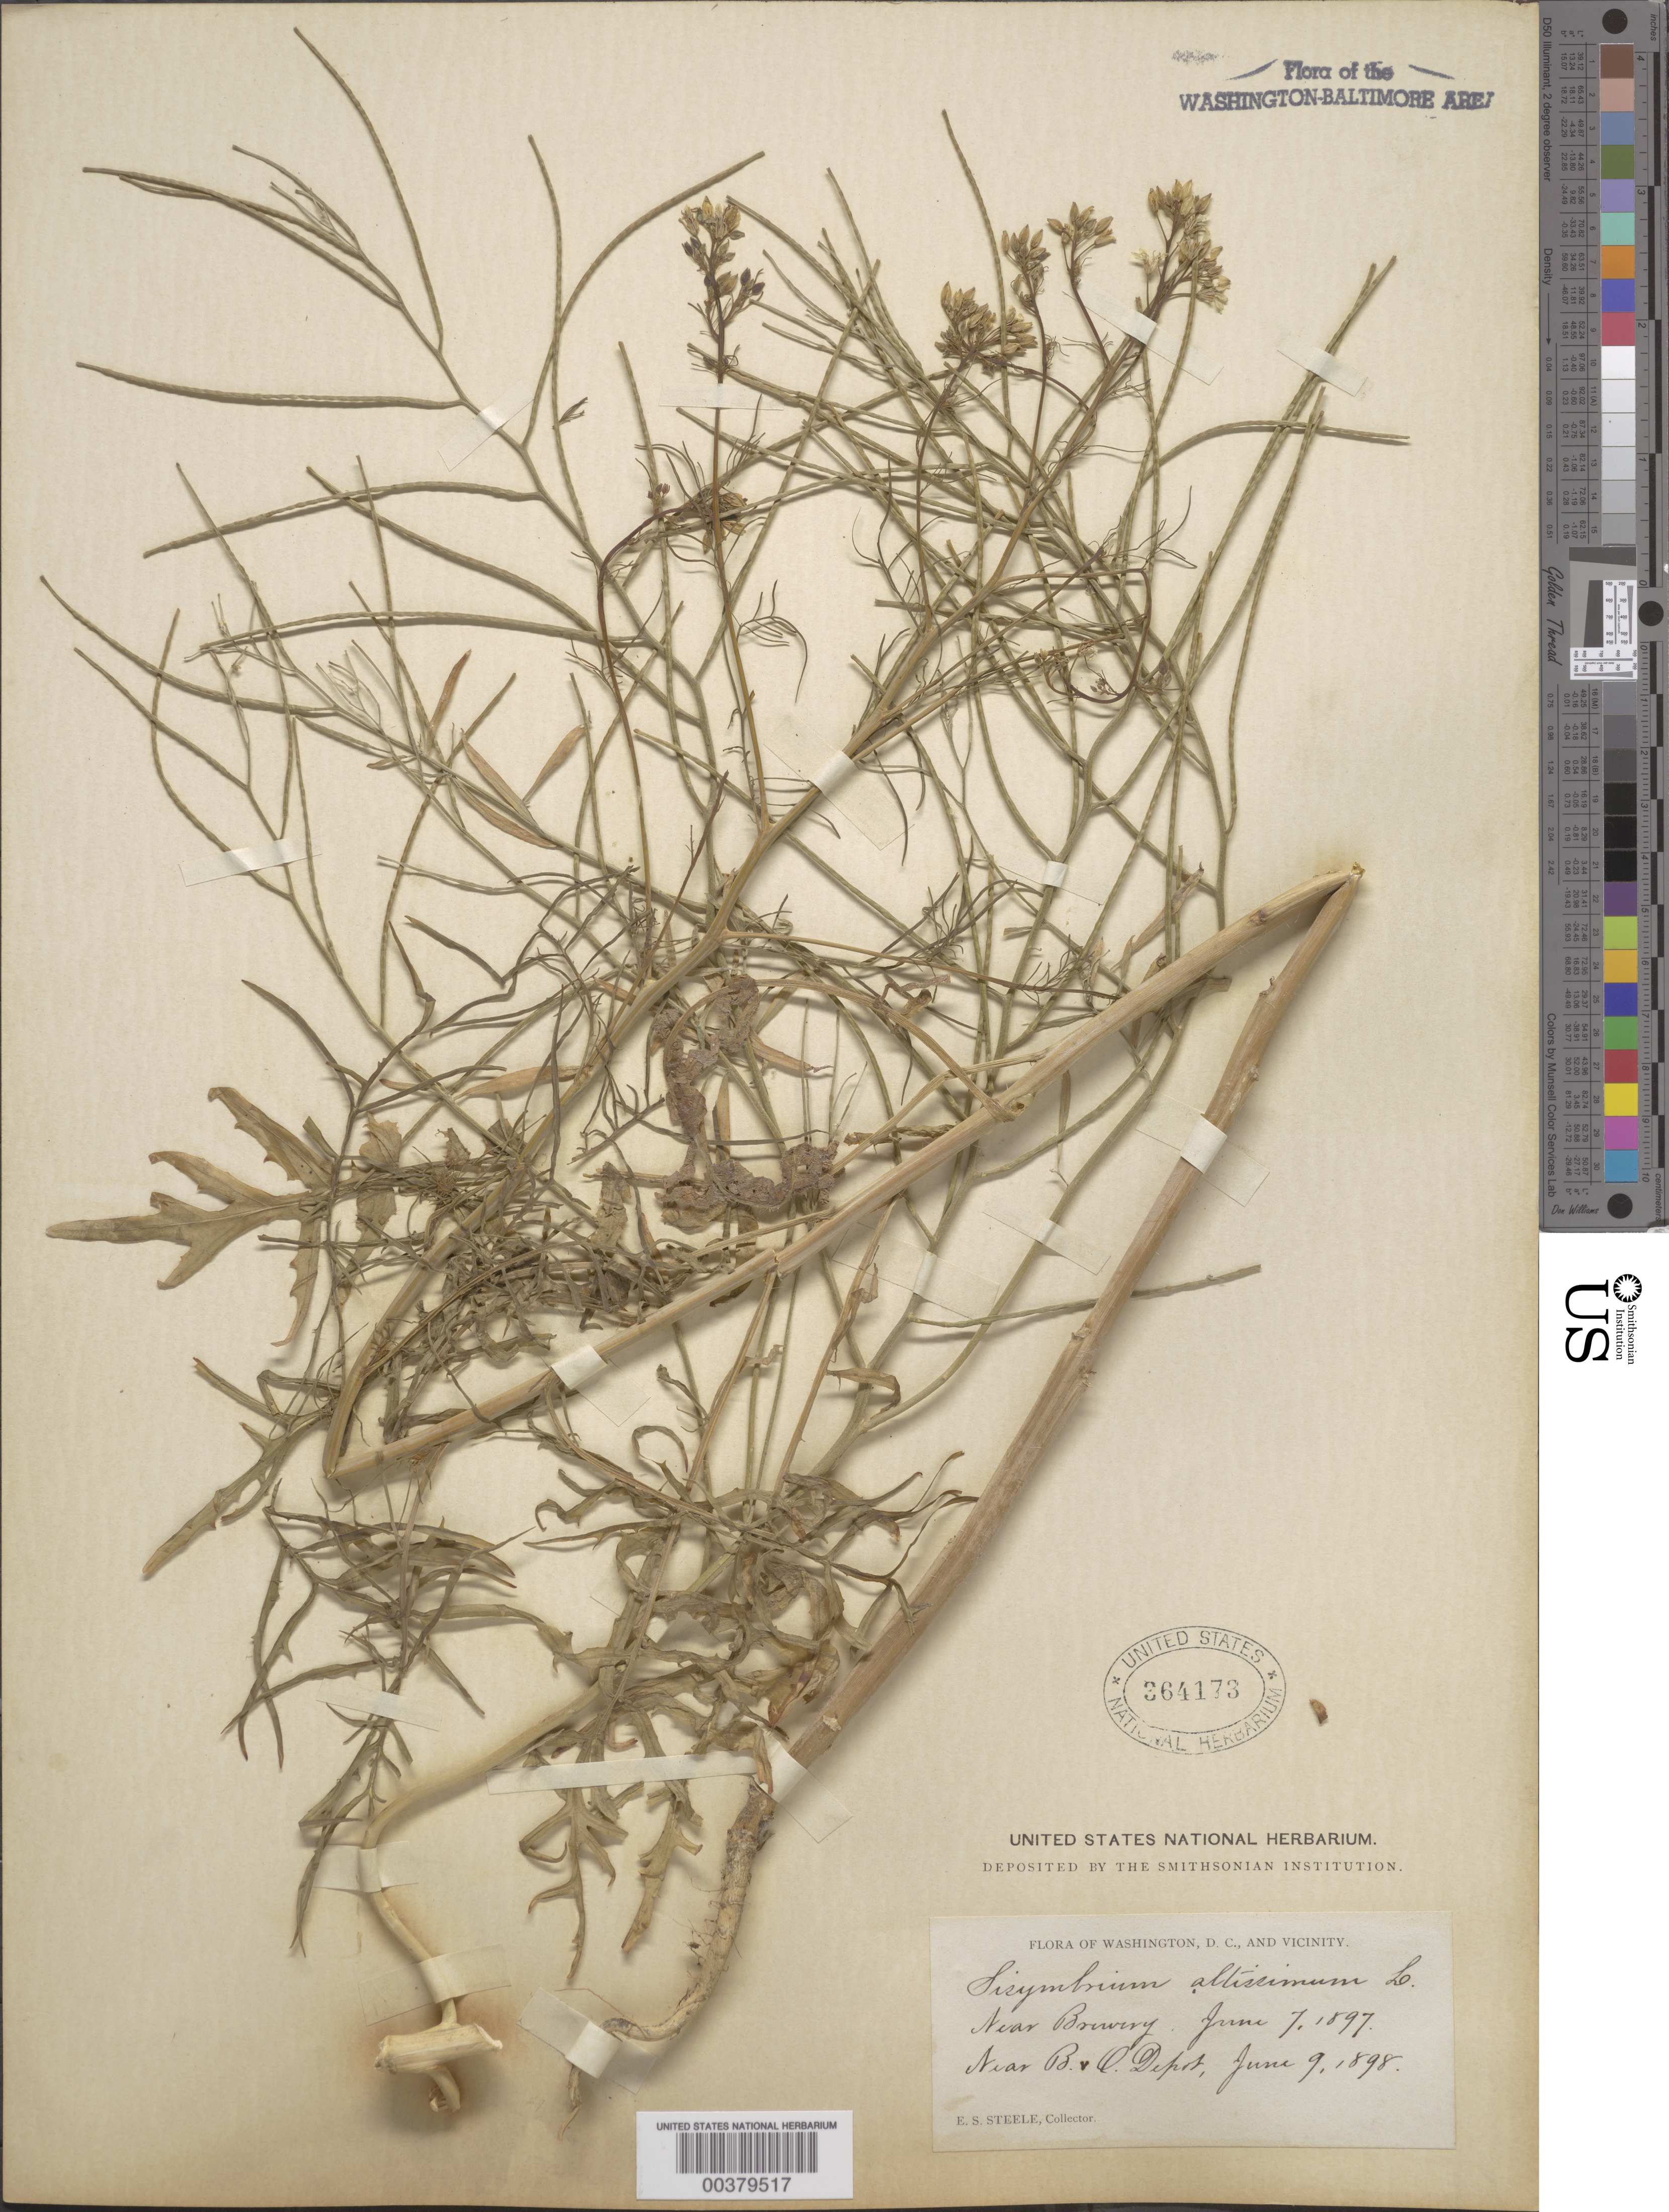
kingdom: Plantae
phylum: Tracheophyta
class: Magnoliopsida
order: Brassicales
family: Brassicaceae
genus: Sisymbrium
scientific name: Sisymbrium altissimum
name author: L.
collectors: E. Steele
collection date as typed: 07 Jun 1897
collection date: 1897-06-07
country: United States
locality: Brewery vicinity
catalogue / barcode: US 364173